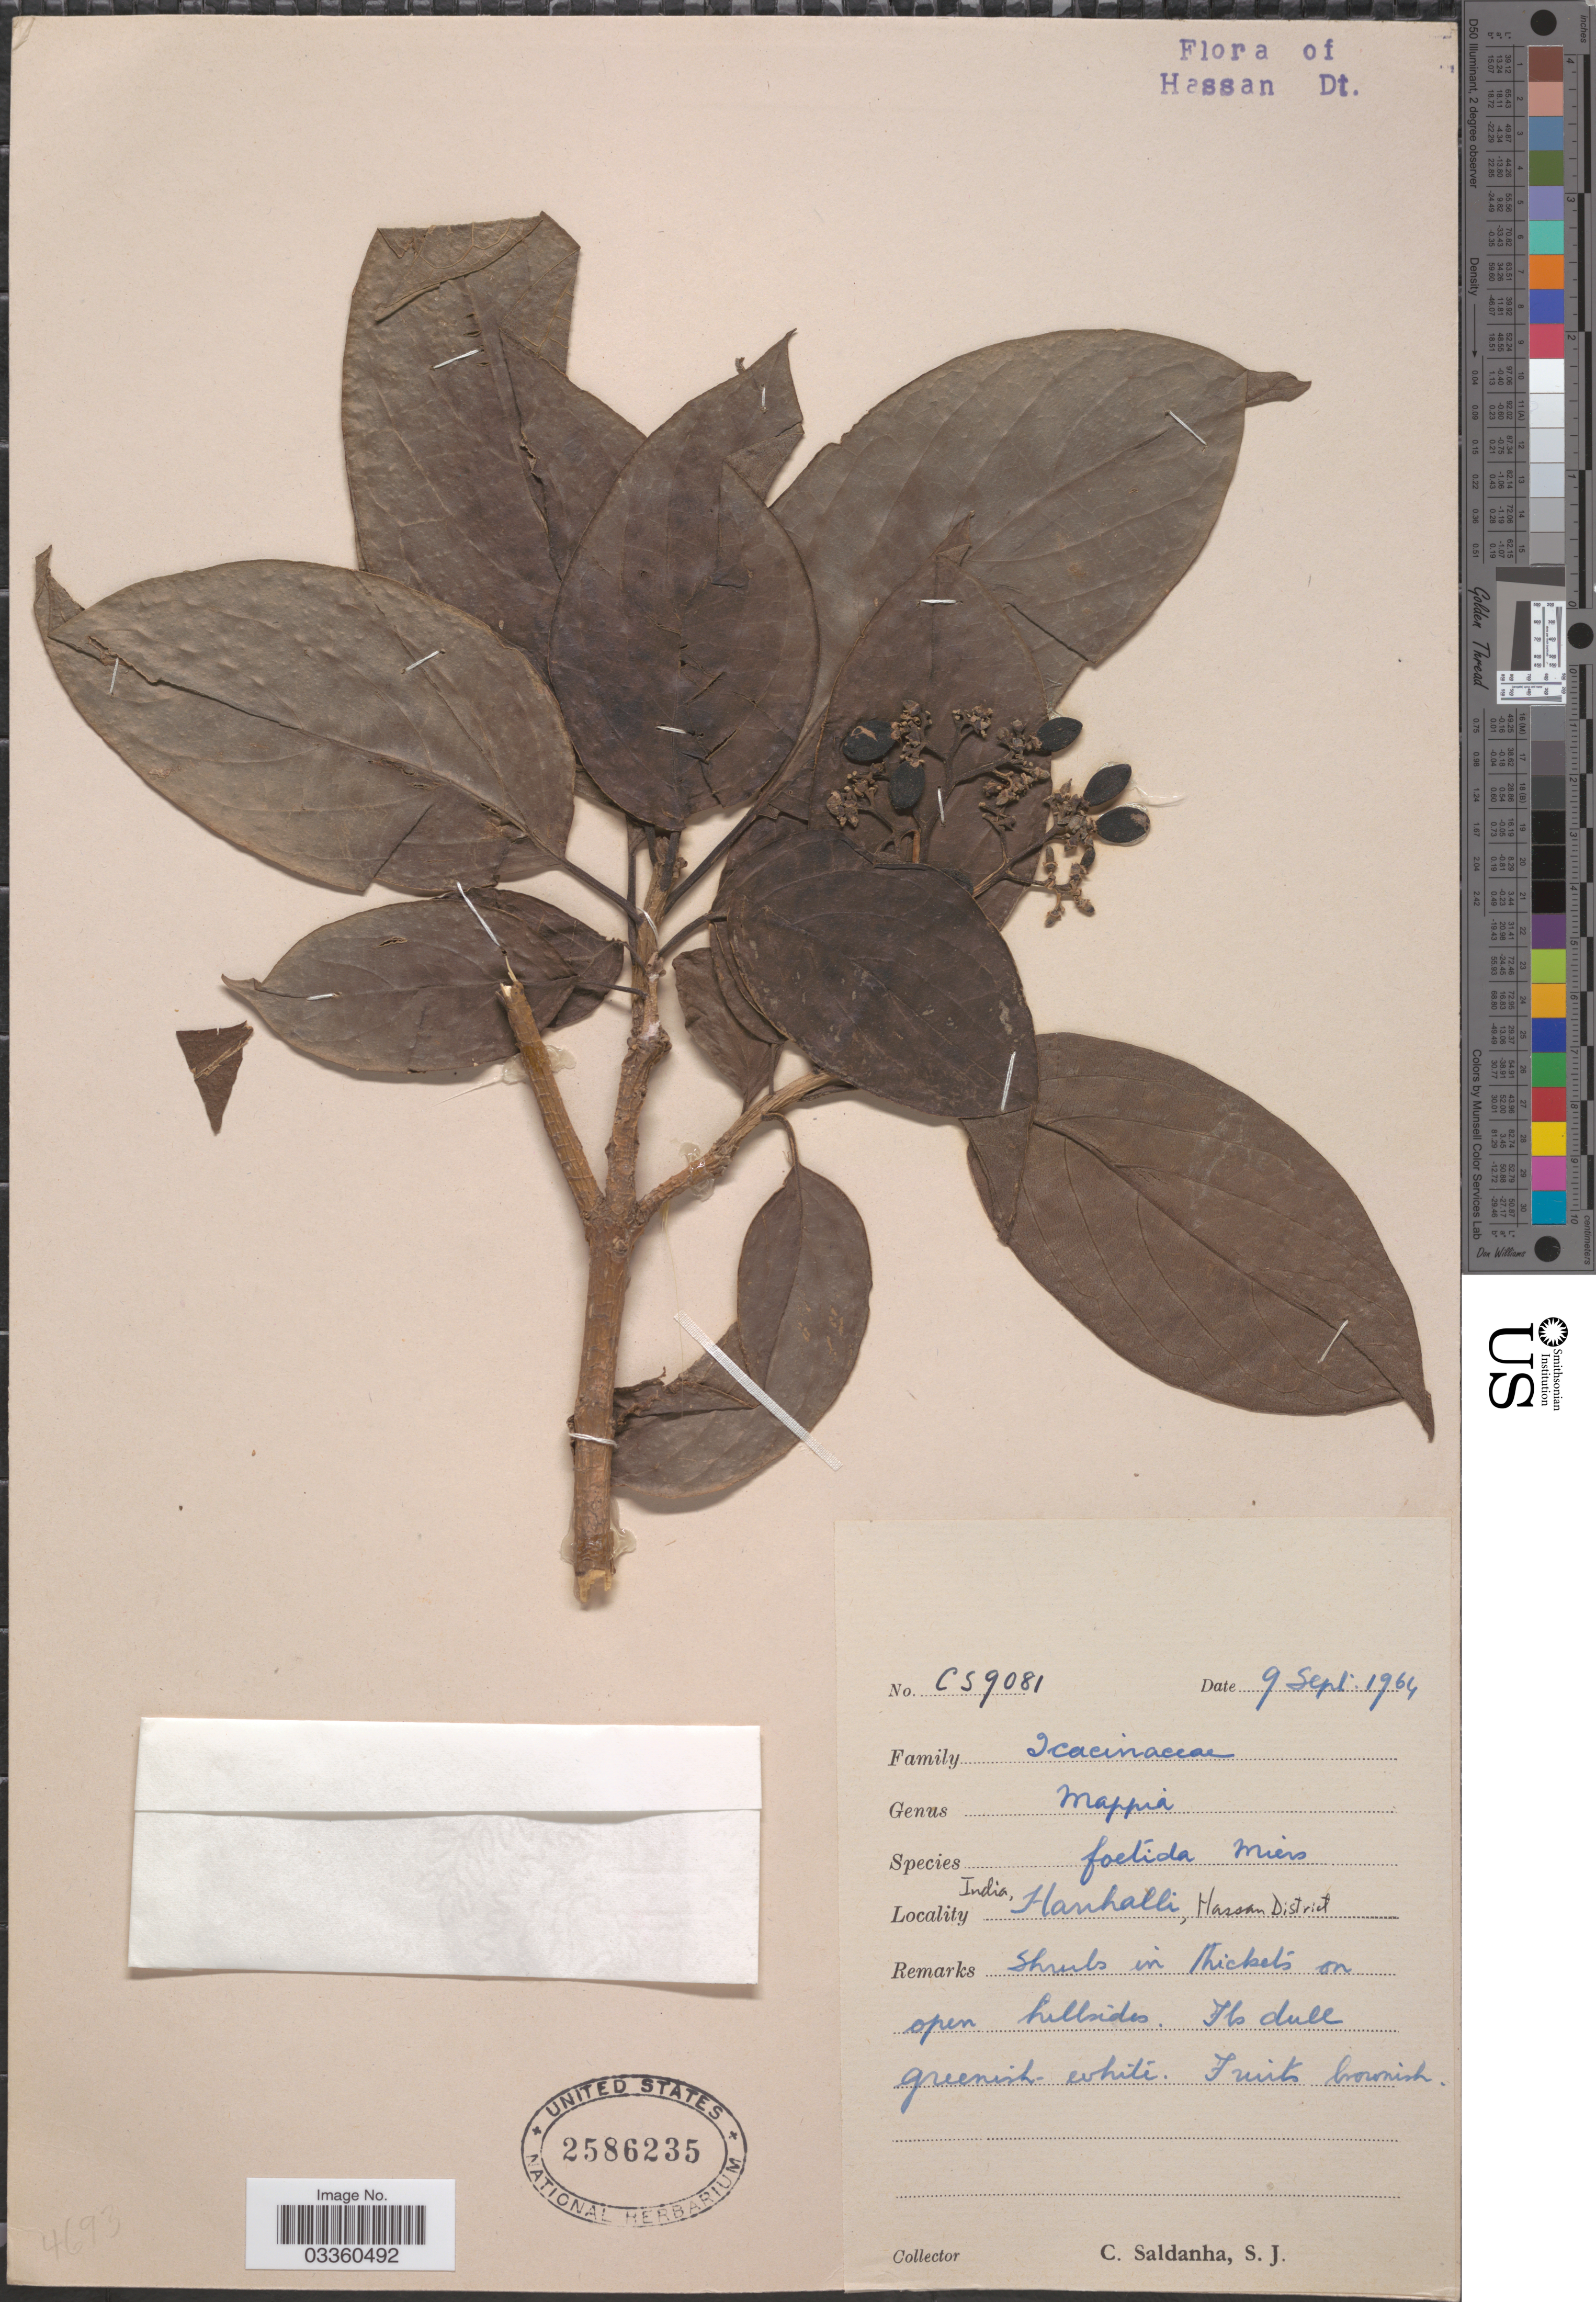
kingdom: Plantae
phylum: Tracheophyta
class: Magnoliopsida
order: Icacinales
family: Icacinaceae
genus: Nothapodytes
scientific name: Nothapodytes foetida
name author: (Wight) Sleumer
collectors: C. Saldanha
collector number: CS9081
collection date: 1964-09-09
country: India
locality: Hanhalli, Hassan District.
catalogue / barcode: US 2586235